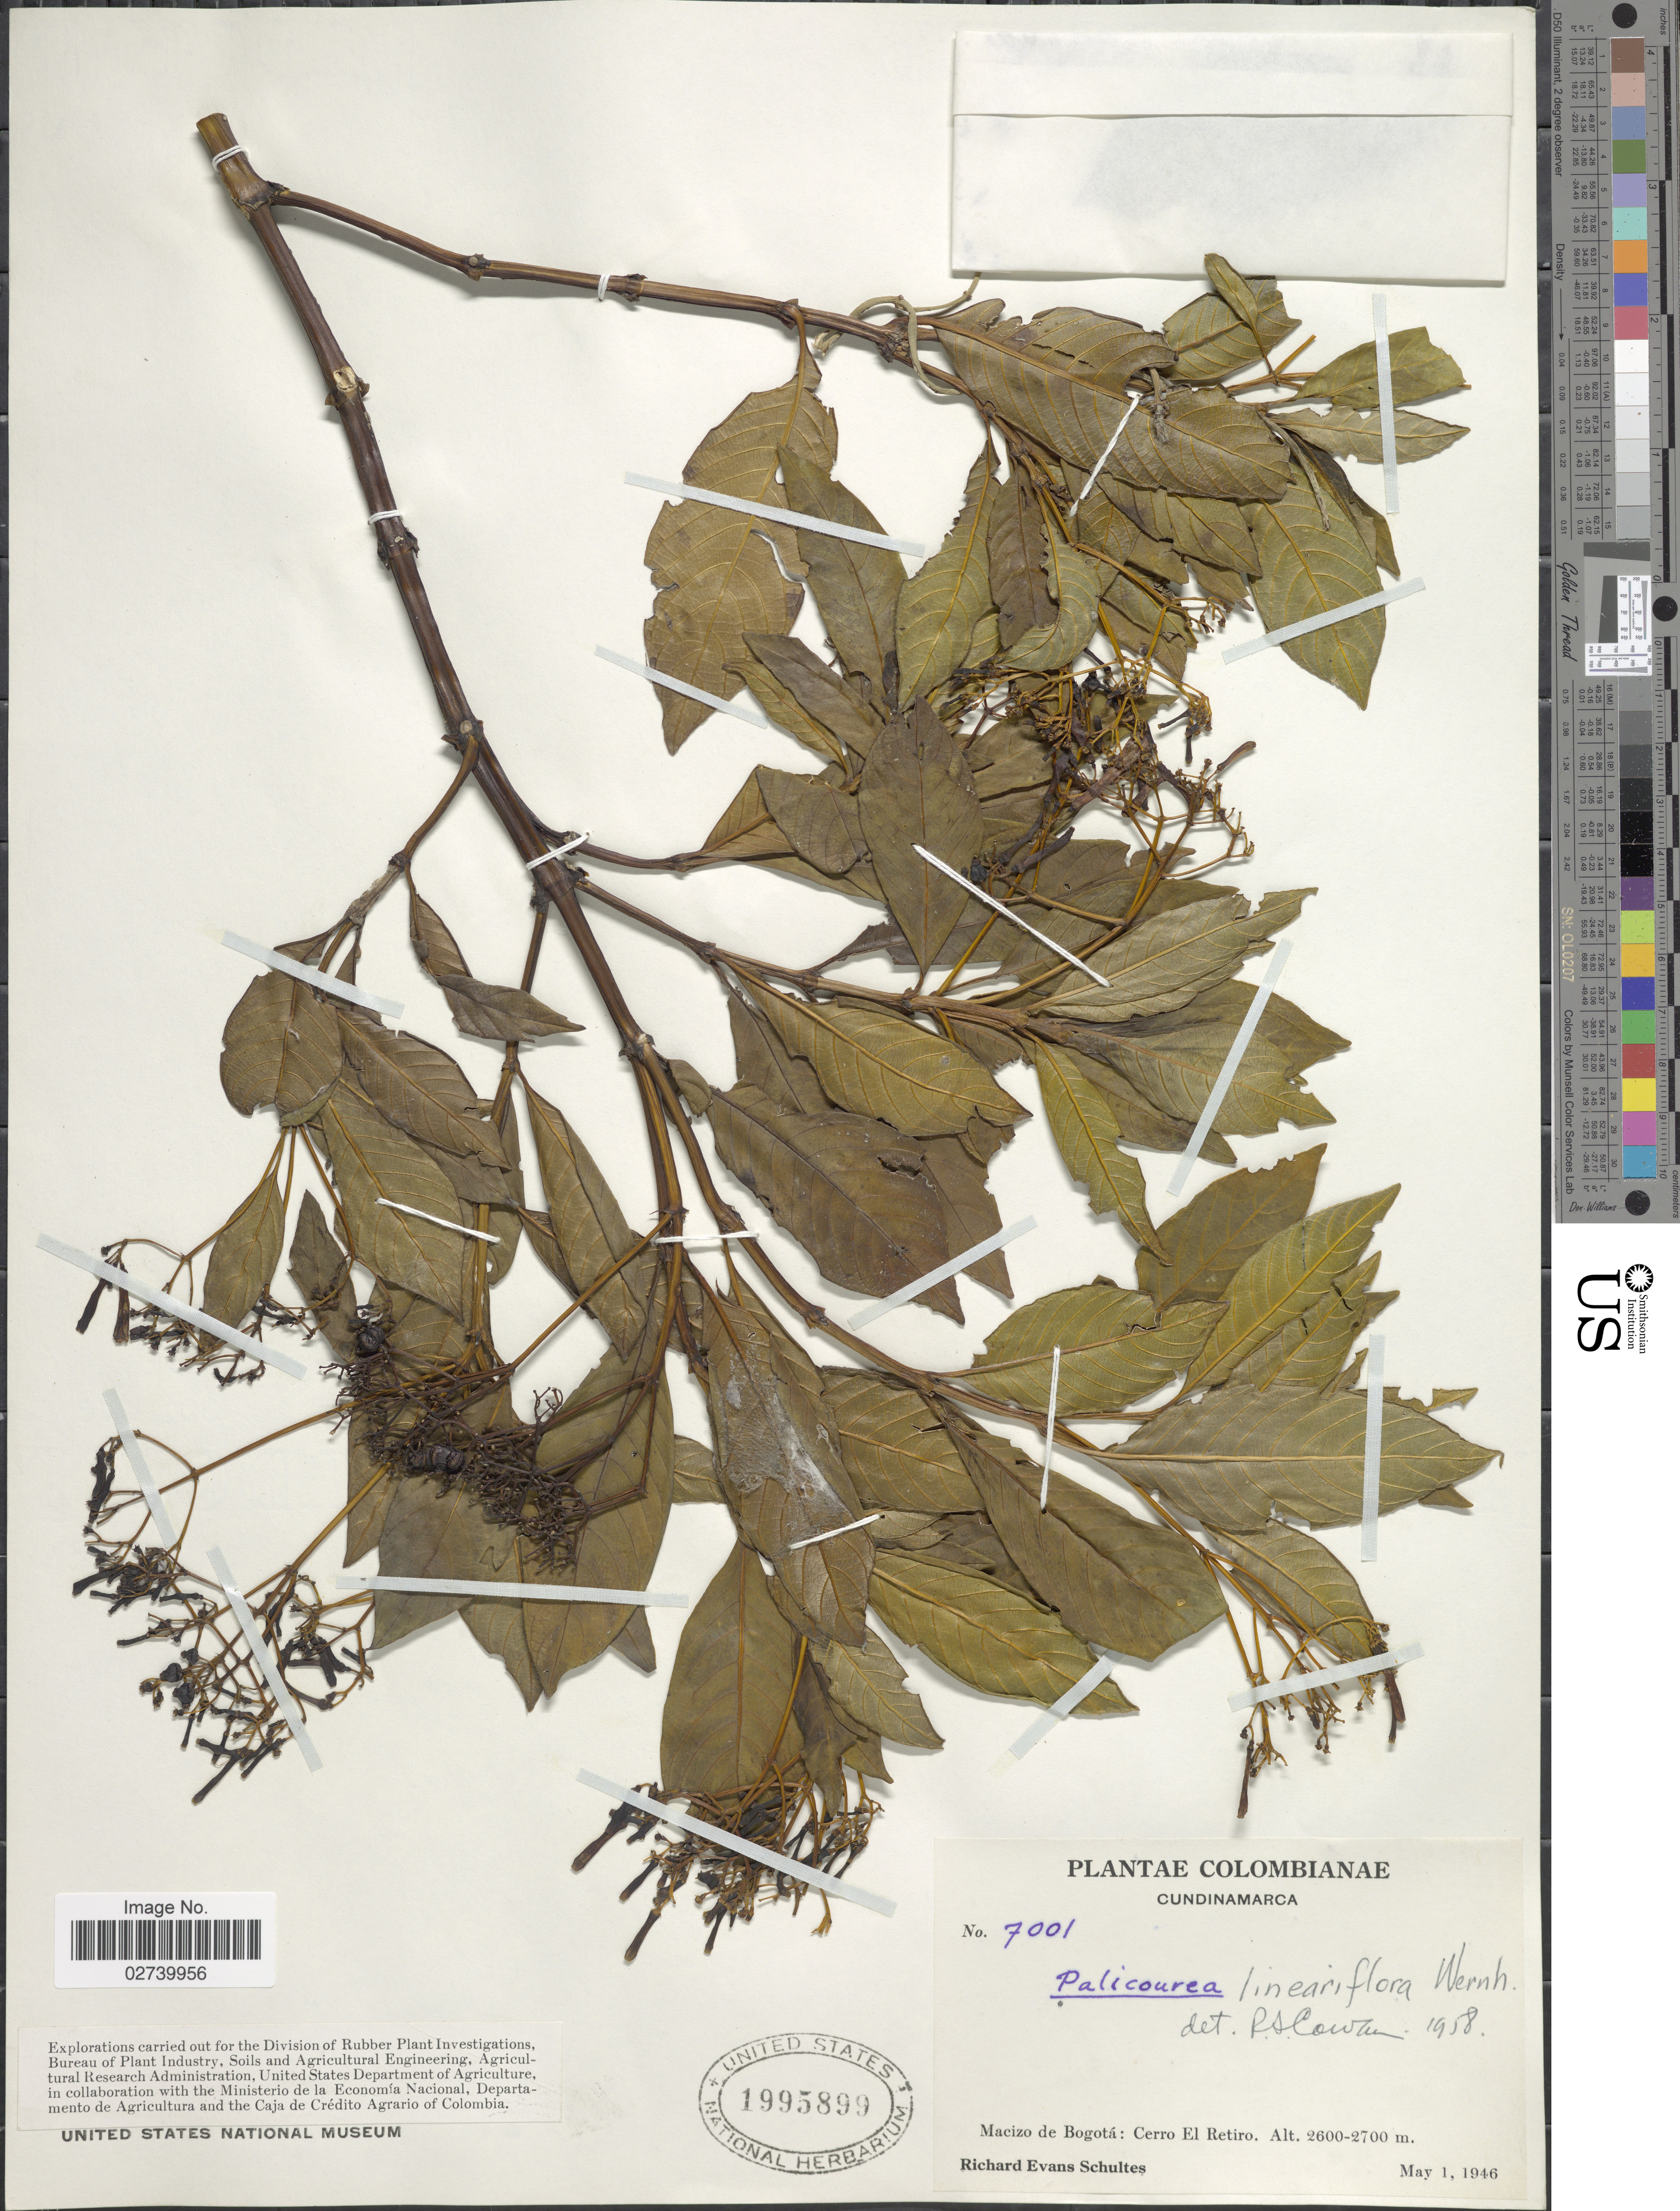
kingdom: Plantae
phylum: Tracheophyta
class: Magnoliopsida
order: Gentianales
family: Rubiaceae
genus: Palicourea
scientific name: Palicourea lineariflora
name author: Wernham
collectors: R. E. Schultes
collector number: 7001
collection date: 1946-05-01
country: Colombia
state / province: Cundinamarca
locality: Macizo de Bogotá: Cerro El Retiro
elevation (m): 2600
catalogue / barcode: US 1995899